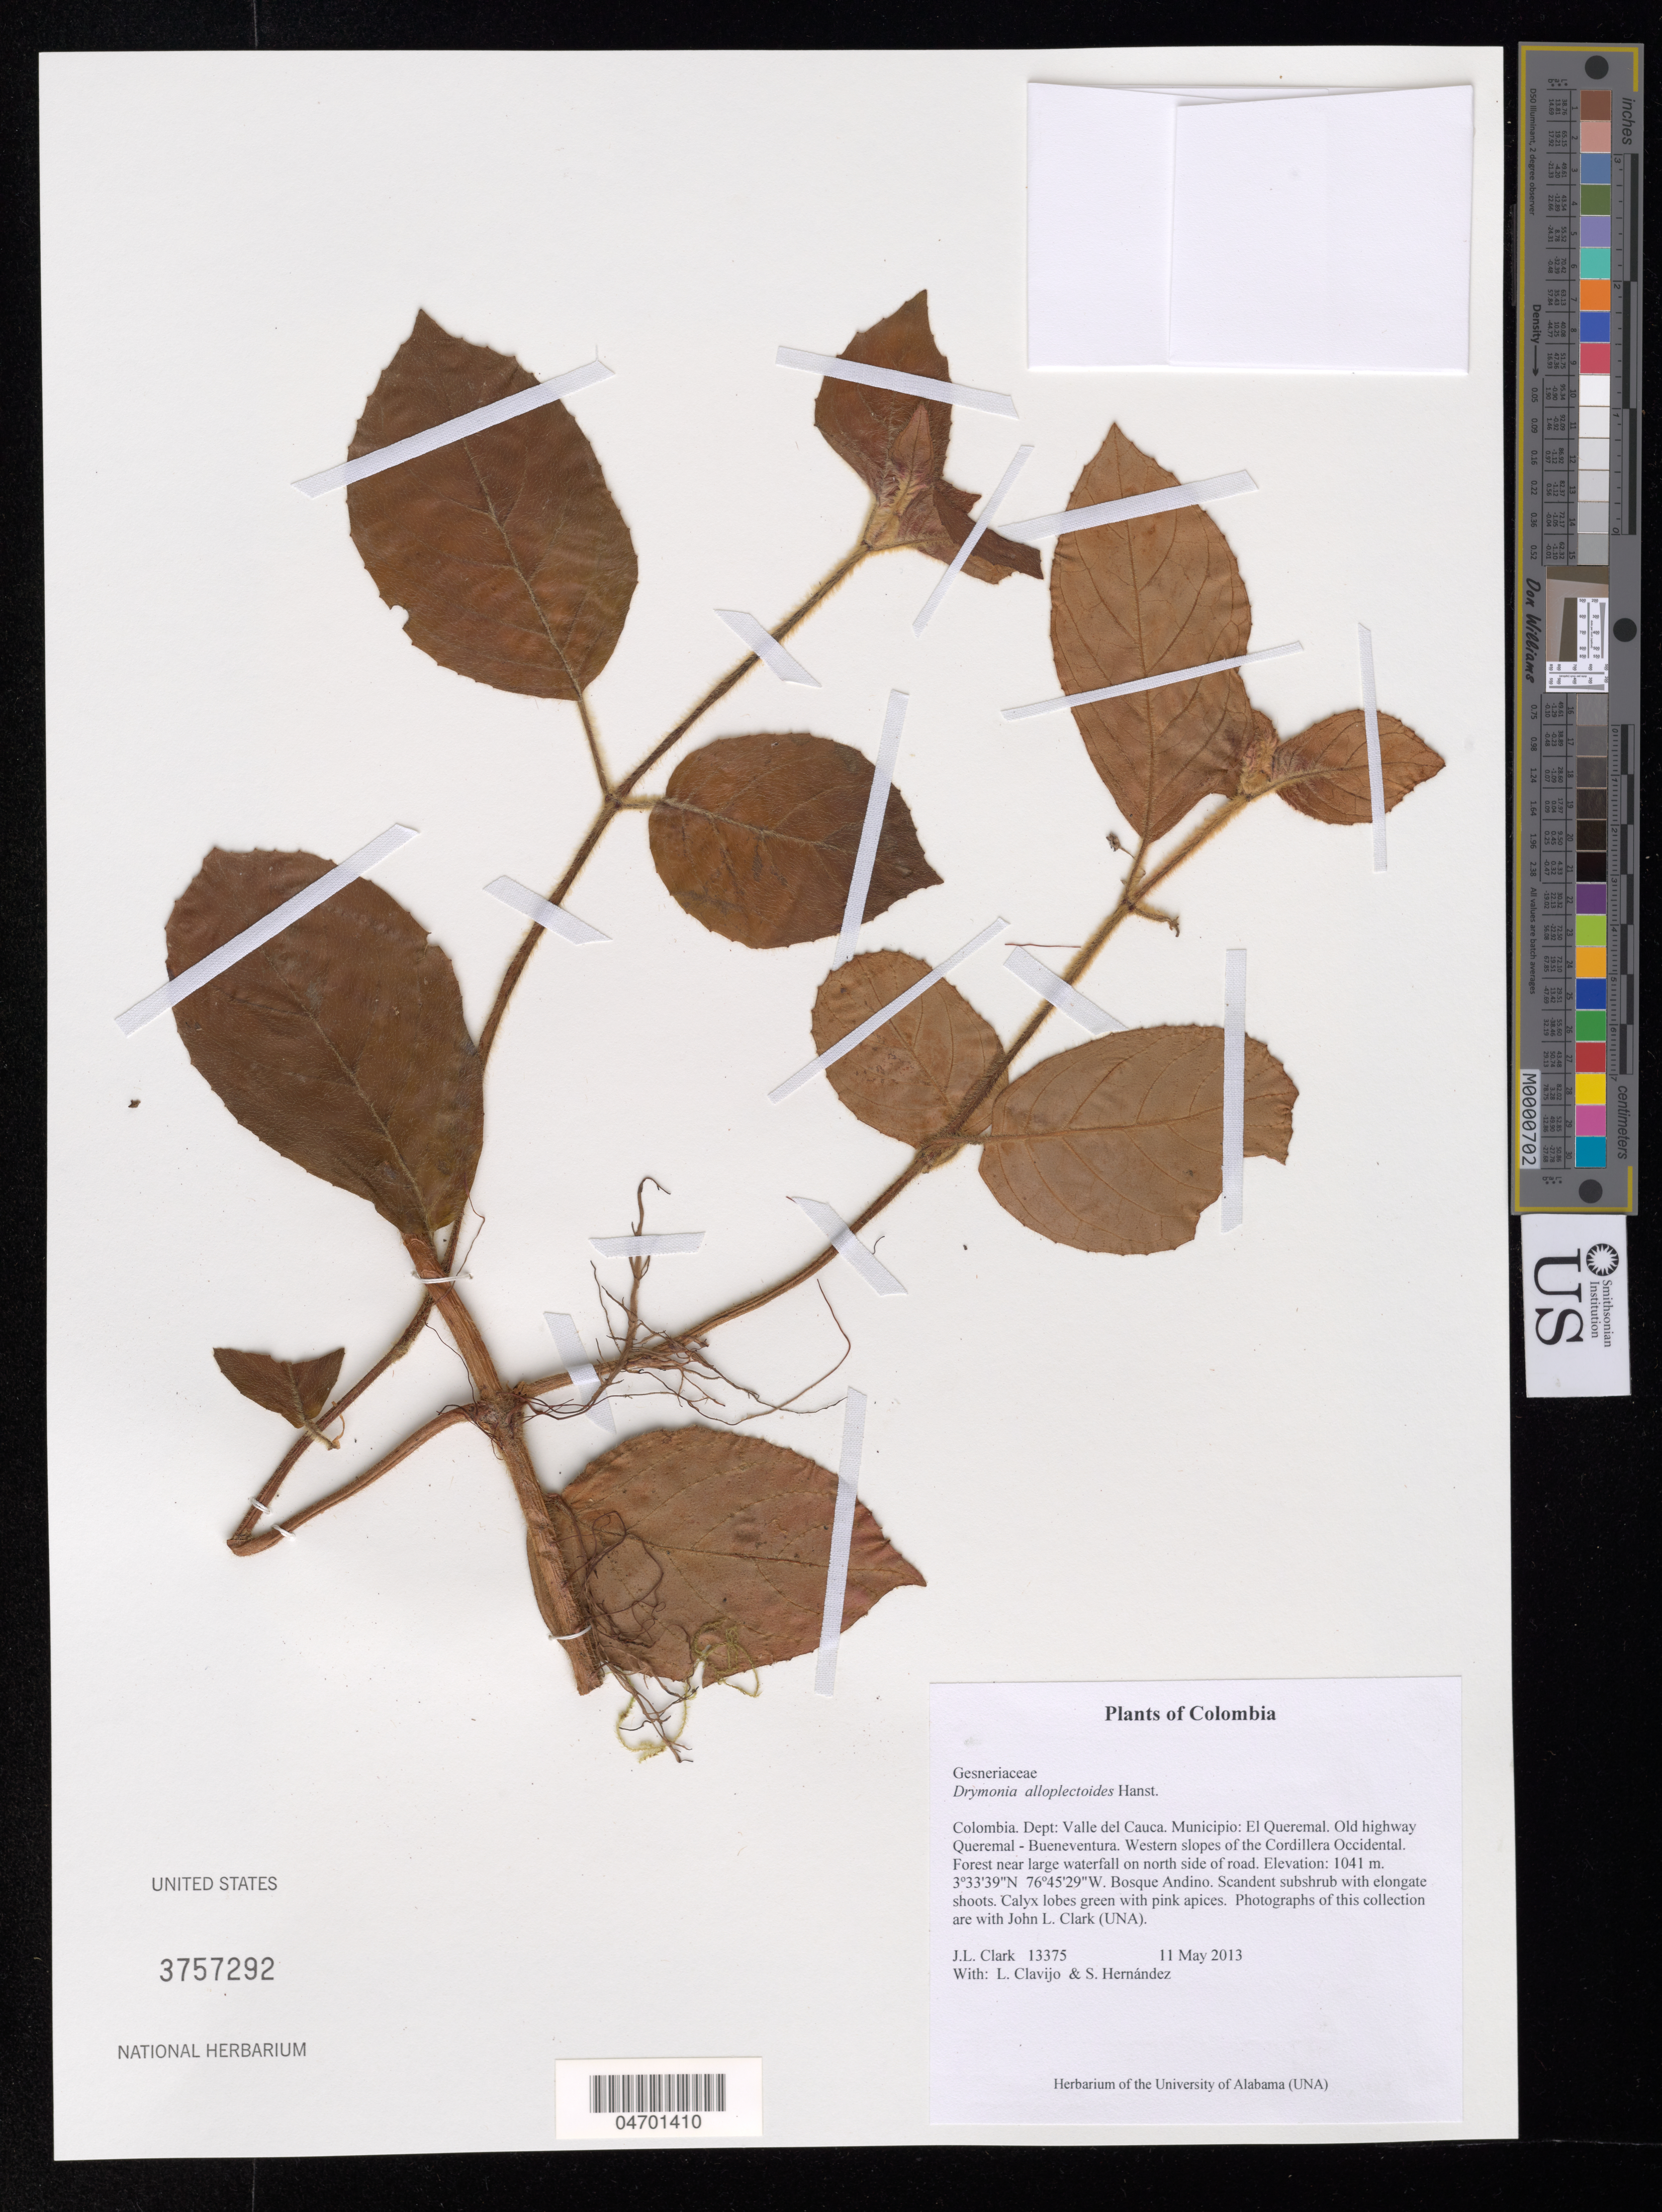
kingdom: Plantae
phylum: Tracheophyta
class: Magnoliopsida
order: Lamiales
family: Gesneriaceae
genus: Drymonia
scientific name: Drymonia alloplectoides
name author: Hanst.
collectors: J. L. Clark, L. Clavijo & S. Hernández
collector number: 13375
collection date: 2013-05-11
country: Colombia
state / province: Valle del Cauca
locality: Dept: Valle del Cauca. Municipio: El Queremal. Old highway Queremal - Bueneventura. Western slopes of the Cordillera Occidental. Forest near large waterfall on north side of road.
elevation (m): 1041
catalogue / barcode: US 3757292